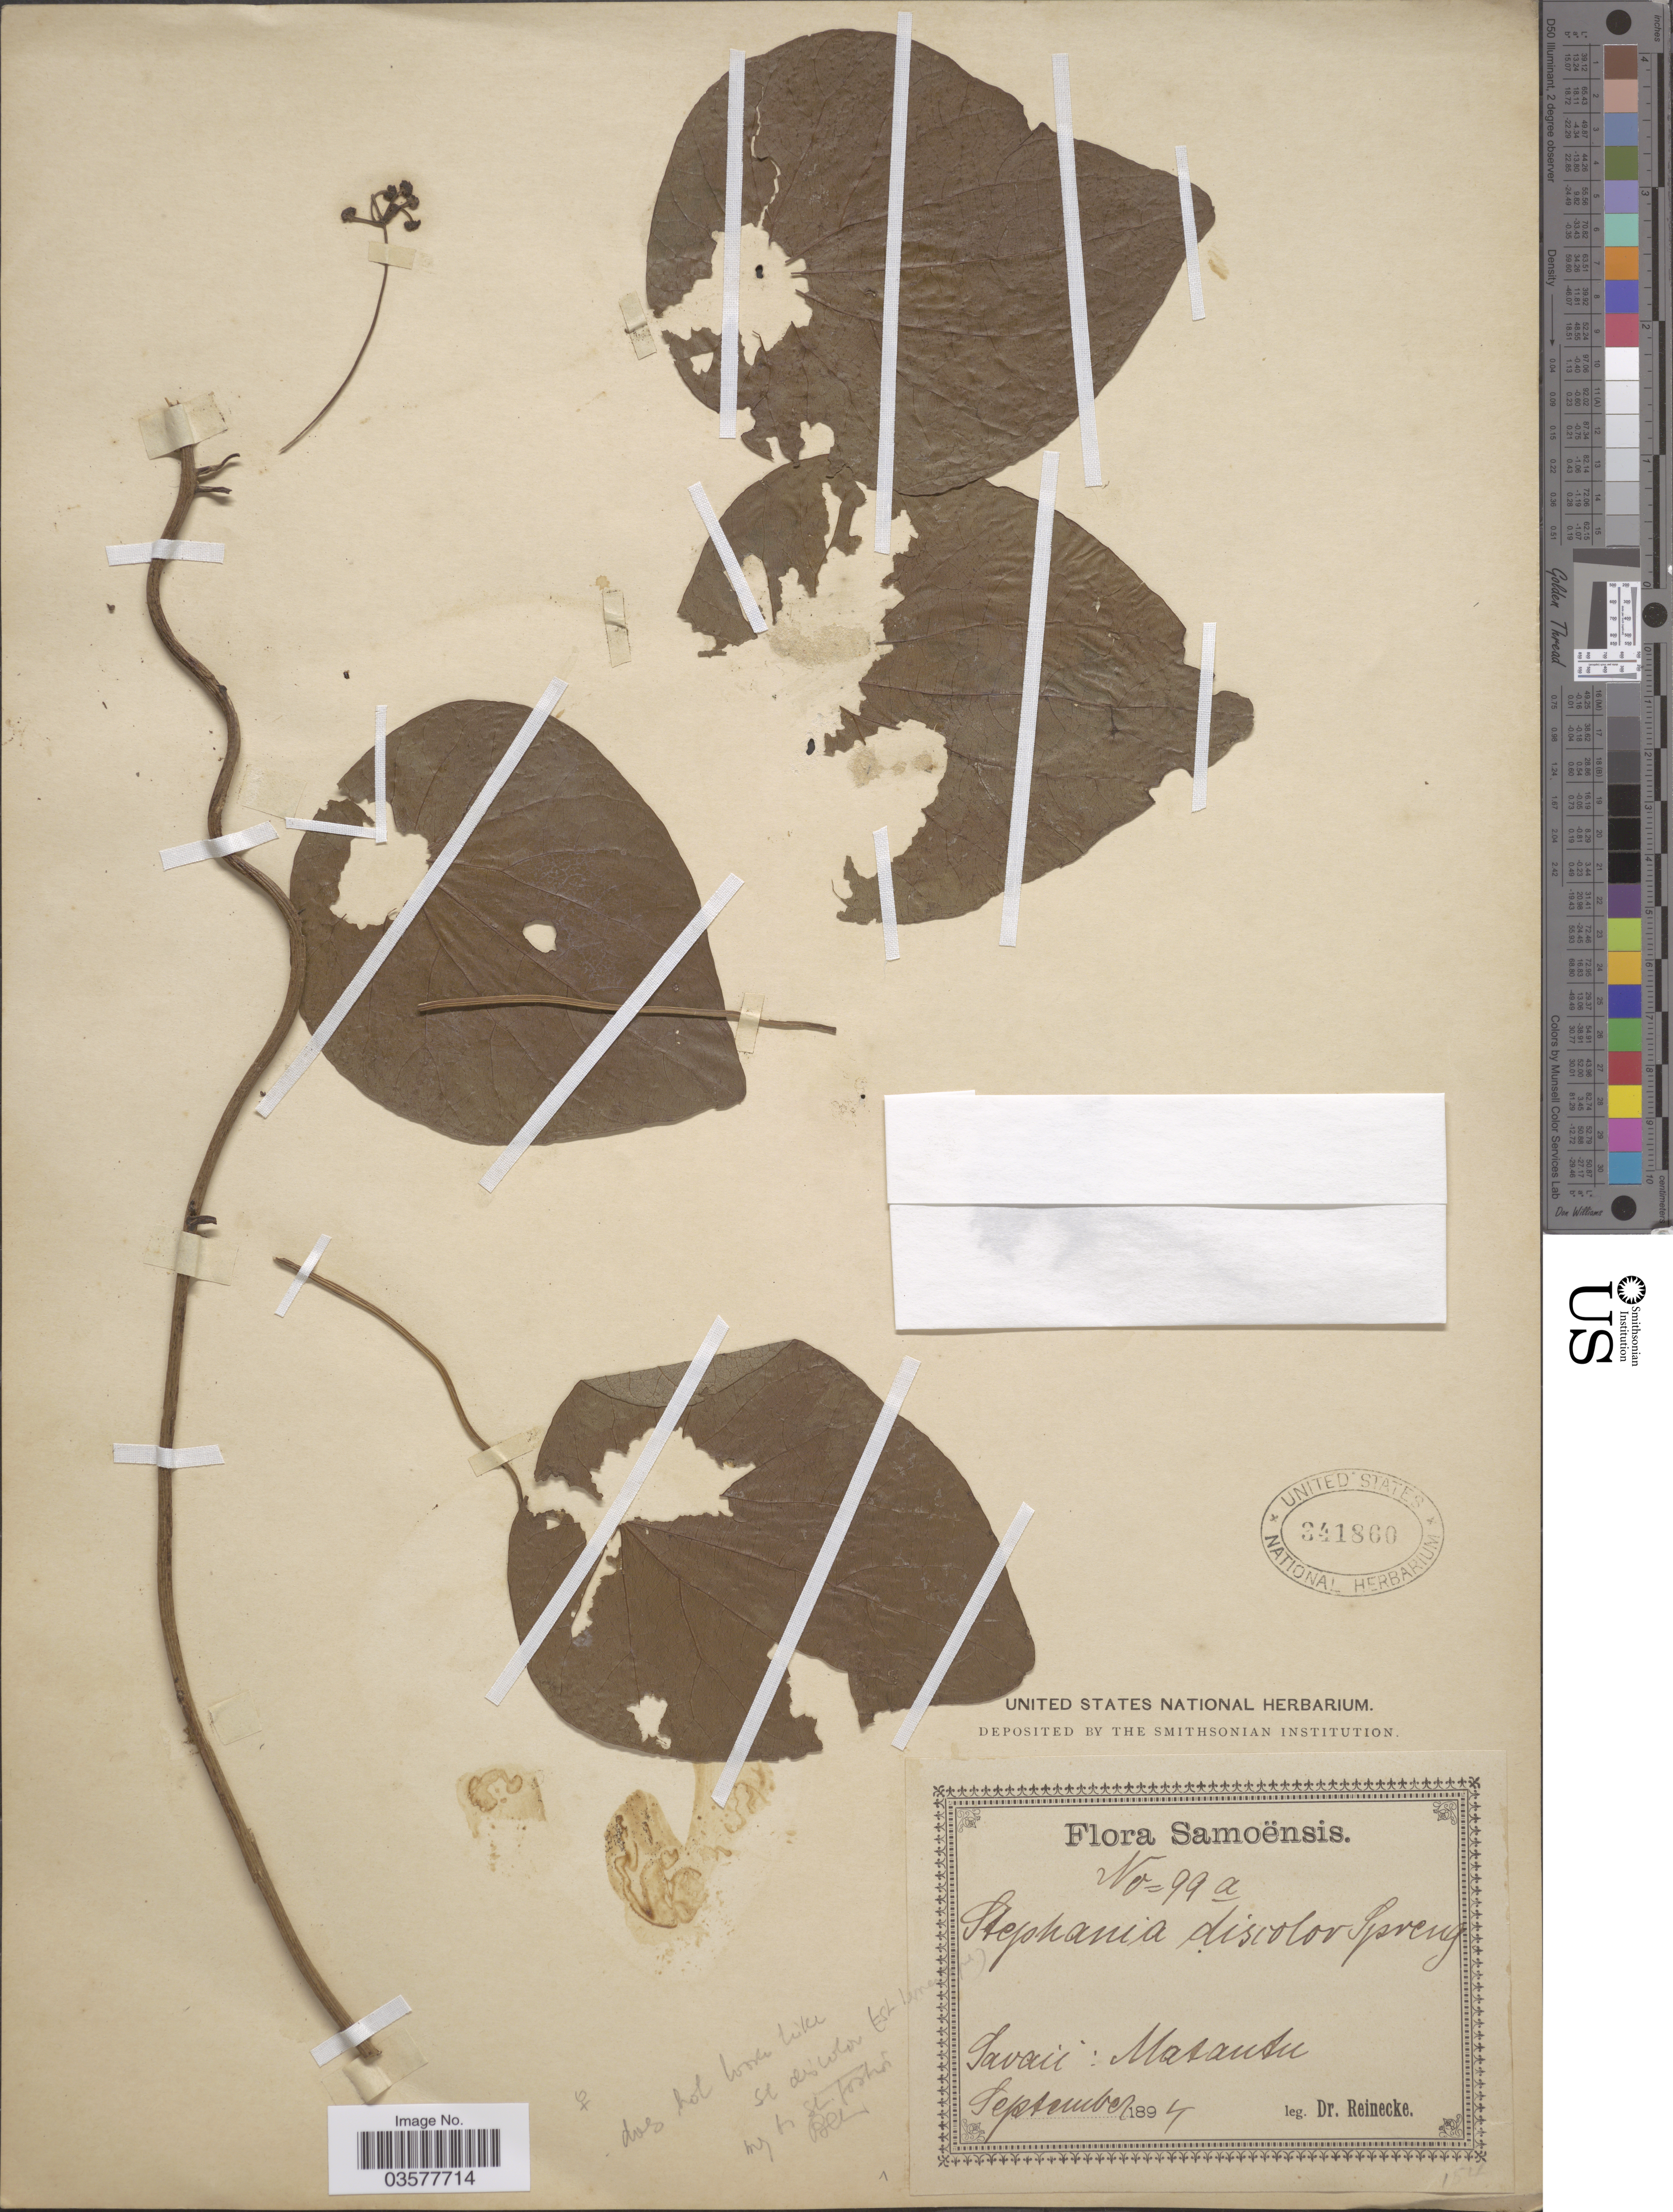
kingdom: Plantae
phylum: Tracheophyta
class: Magnoliopsida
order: Ranunculales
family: Menispermaceae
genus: Stephania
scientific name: Stephania japonica var. discolor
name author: (Blume) Forman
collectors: -- Reinecke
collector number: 99a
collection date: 1894-09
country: Samoa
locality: Samoënsis. Savaii: Matautu.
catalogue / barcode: US 34186